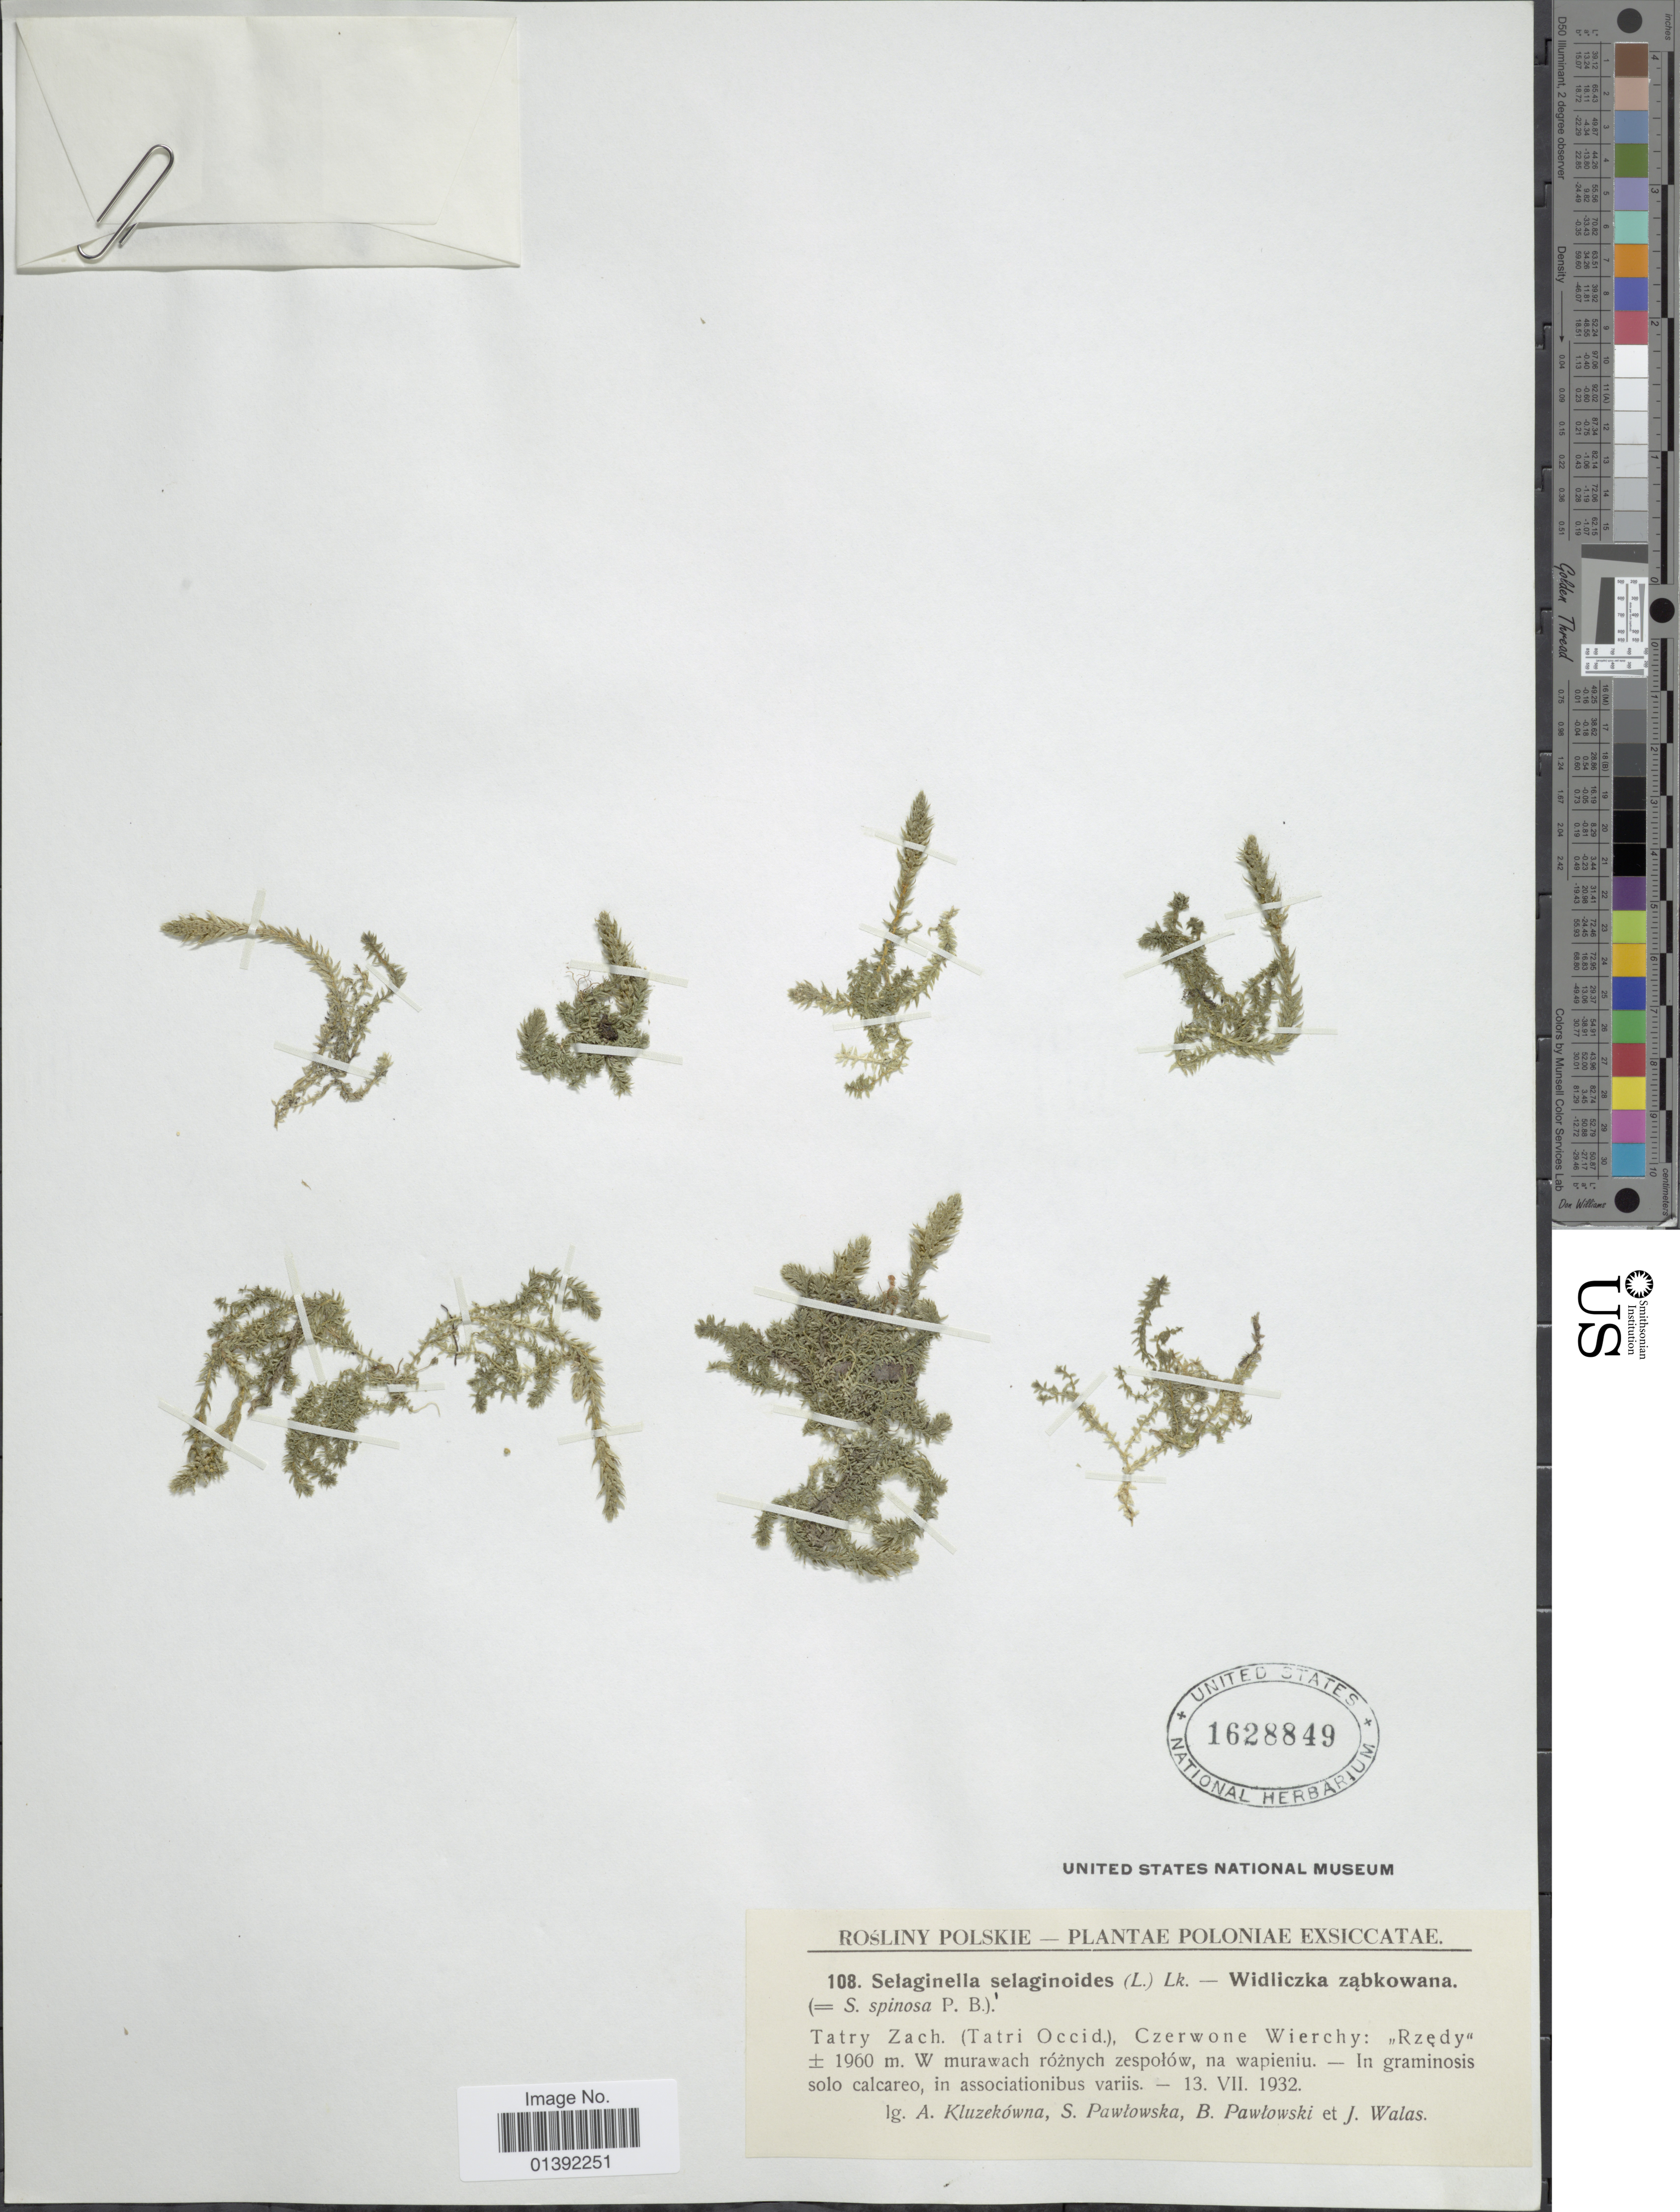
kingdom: Plantae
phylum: Tracheophyta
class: Lycopodiopsida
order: Selaginellales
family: Selaginellaceae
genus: Selaginella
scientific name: Selaginella selaginoides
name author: (L.) Link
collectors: A. Kluzekówna, S. Pawlowska, B. Pawlowski & J. Walas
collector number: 108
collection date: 1932-07-13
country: Poland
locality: Tatry Zach (Tatri Occid.), Czerwone Wierchy: "Rzedy"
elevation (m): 1960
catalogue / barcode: US 1628849